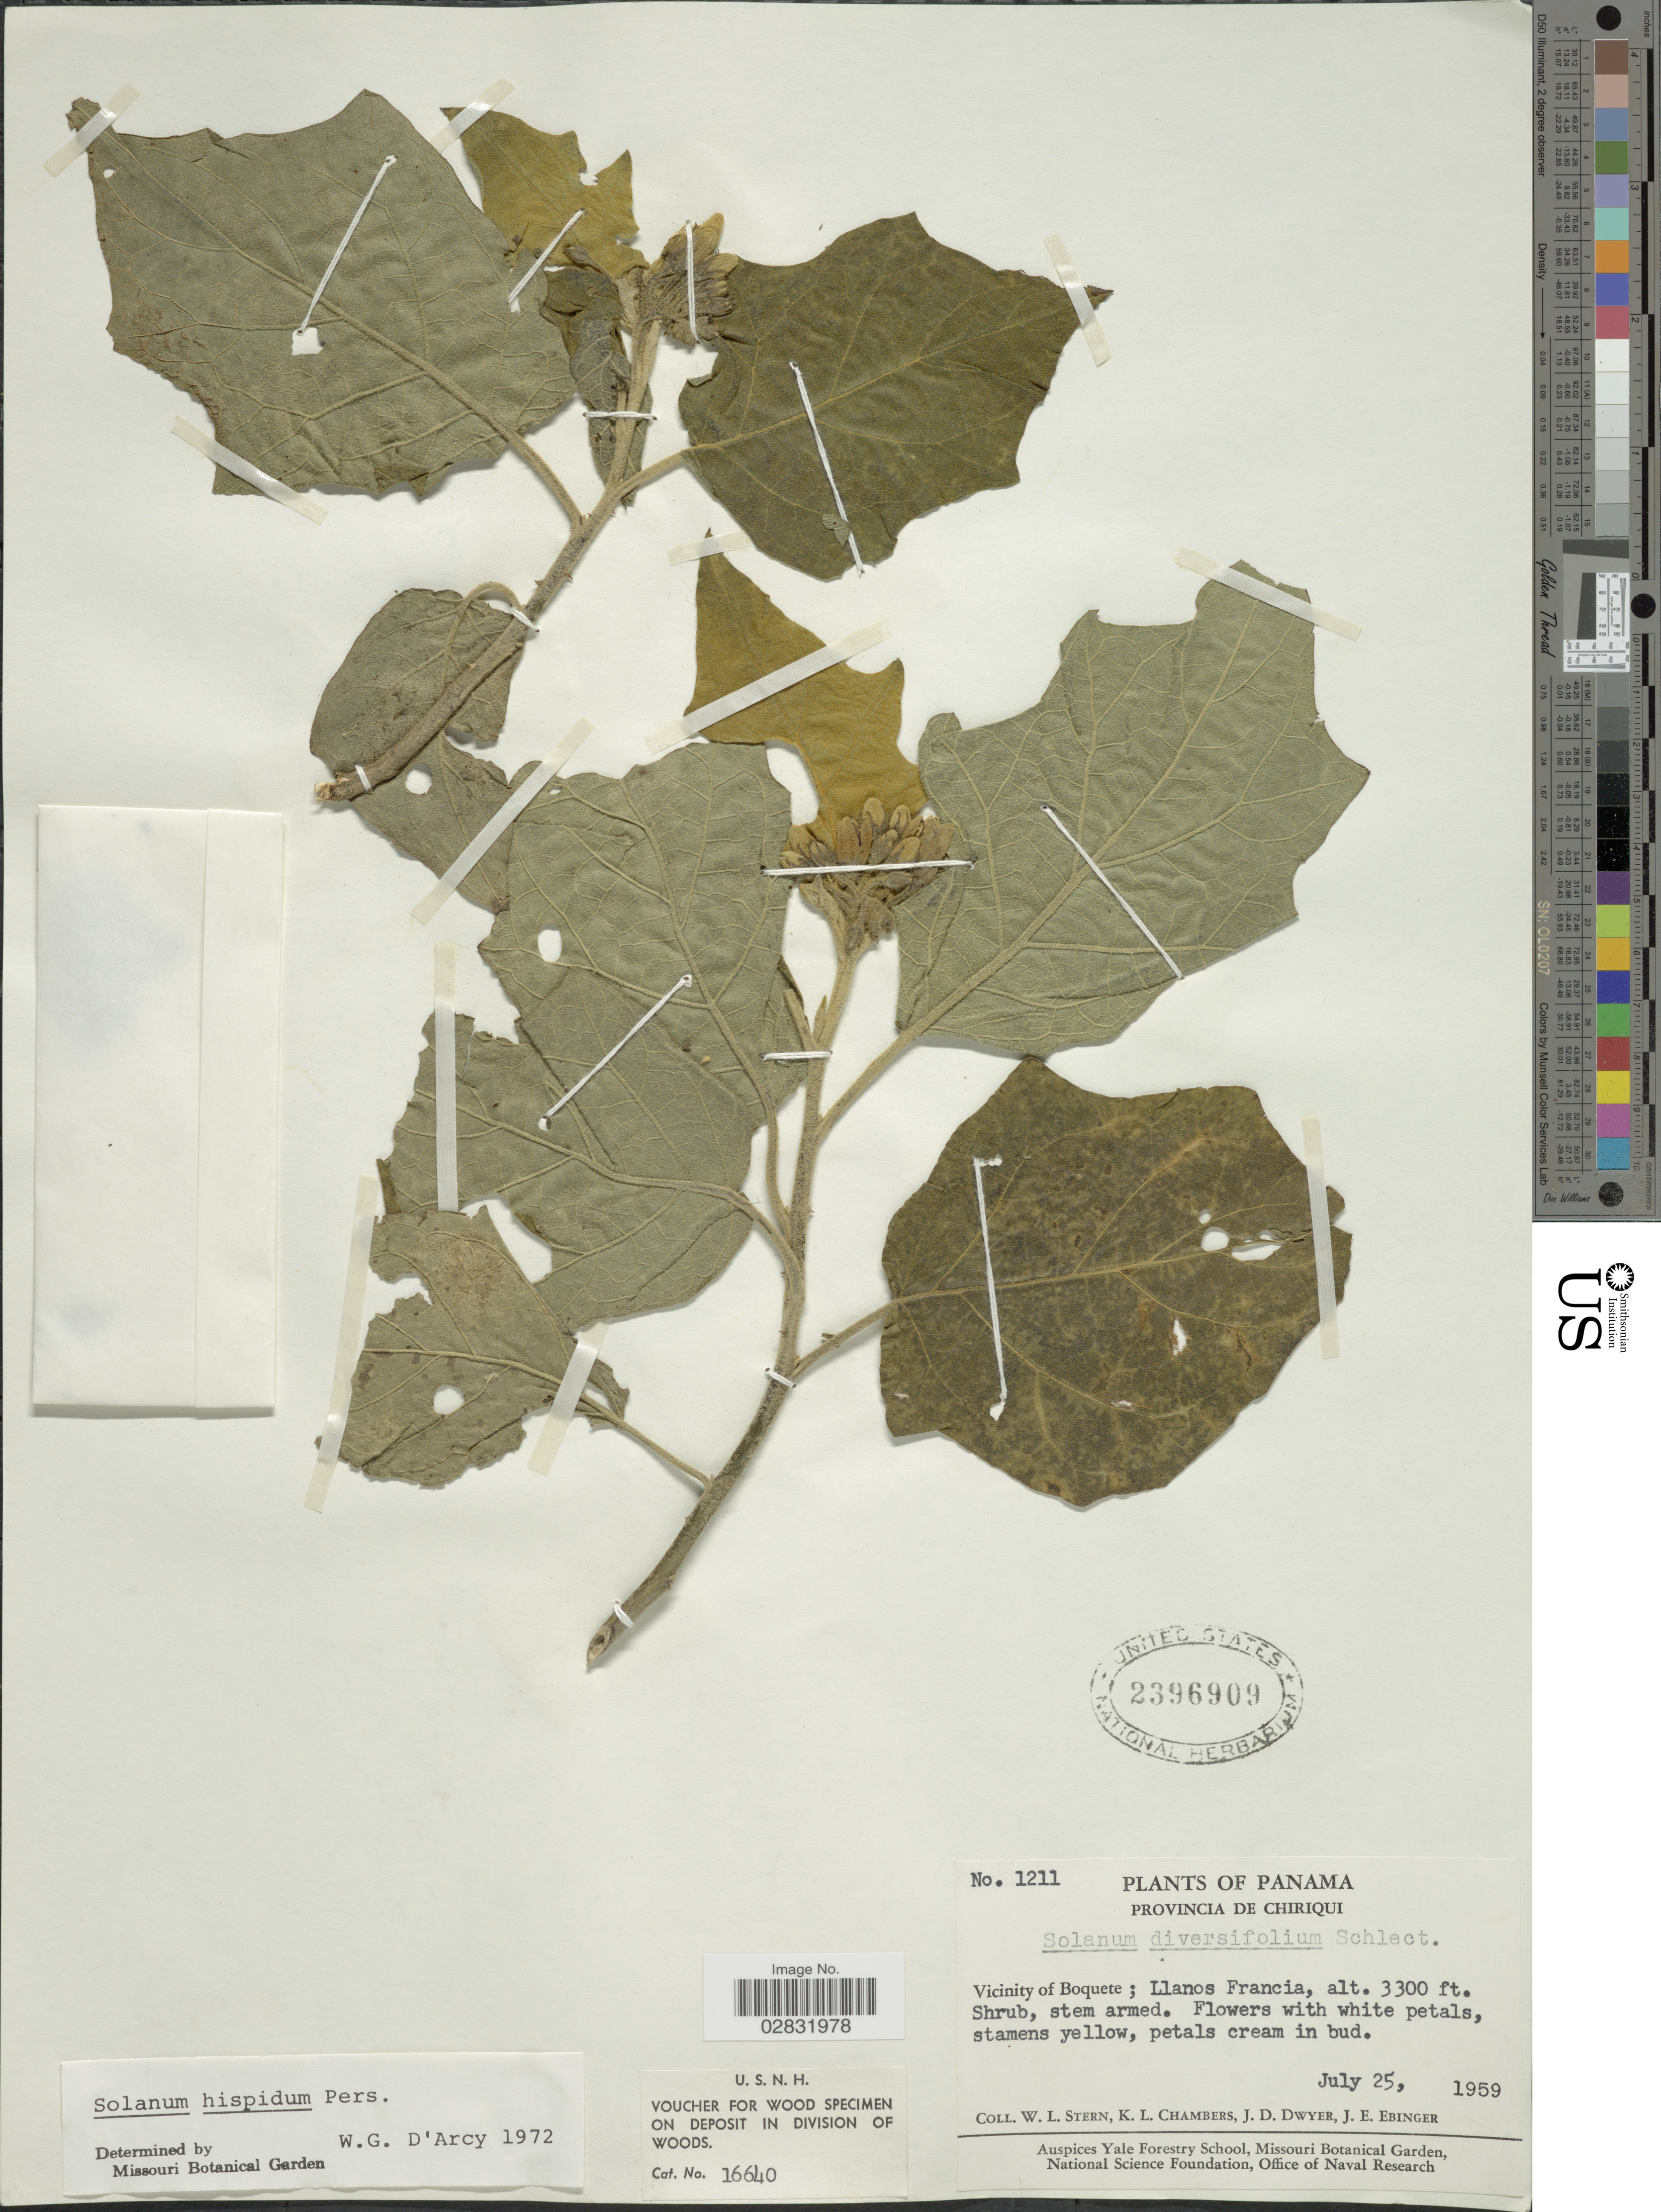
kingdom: Plantae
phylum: Tracheophyta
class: Magnoliopsida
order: Solanales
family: Solanaceae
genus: Solanum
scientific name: Solanum hispidum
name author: Pers.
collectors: W. L. Stern, K. Chambers, J. D. Dwyer & J. Ebinger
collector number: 1211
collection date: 1959-07-25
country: Panama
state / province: Chiriqui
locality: Provincia de Chiriqui. Vicinity of Boquete; Llanos Francia.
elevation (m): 1006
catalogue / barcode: US 2396909